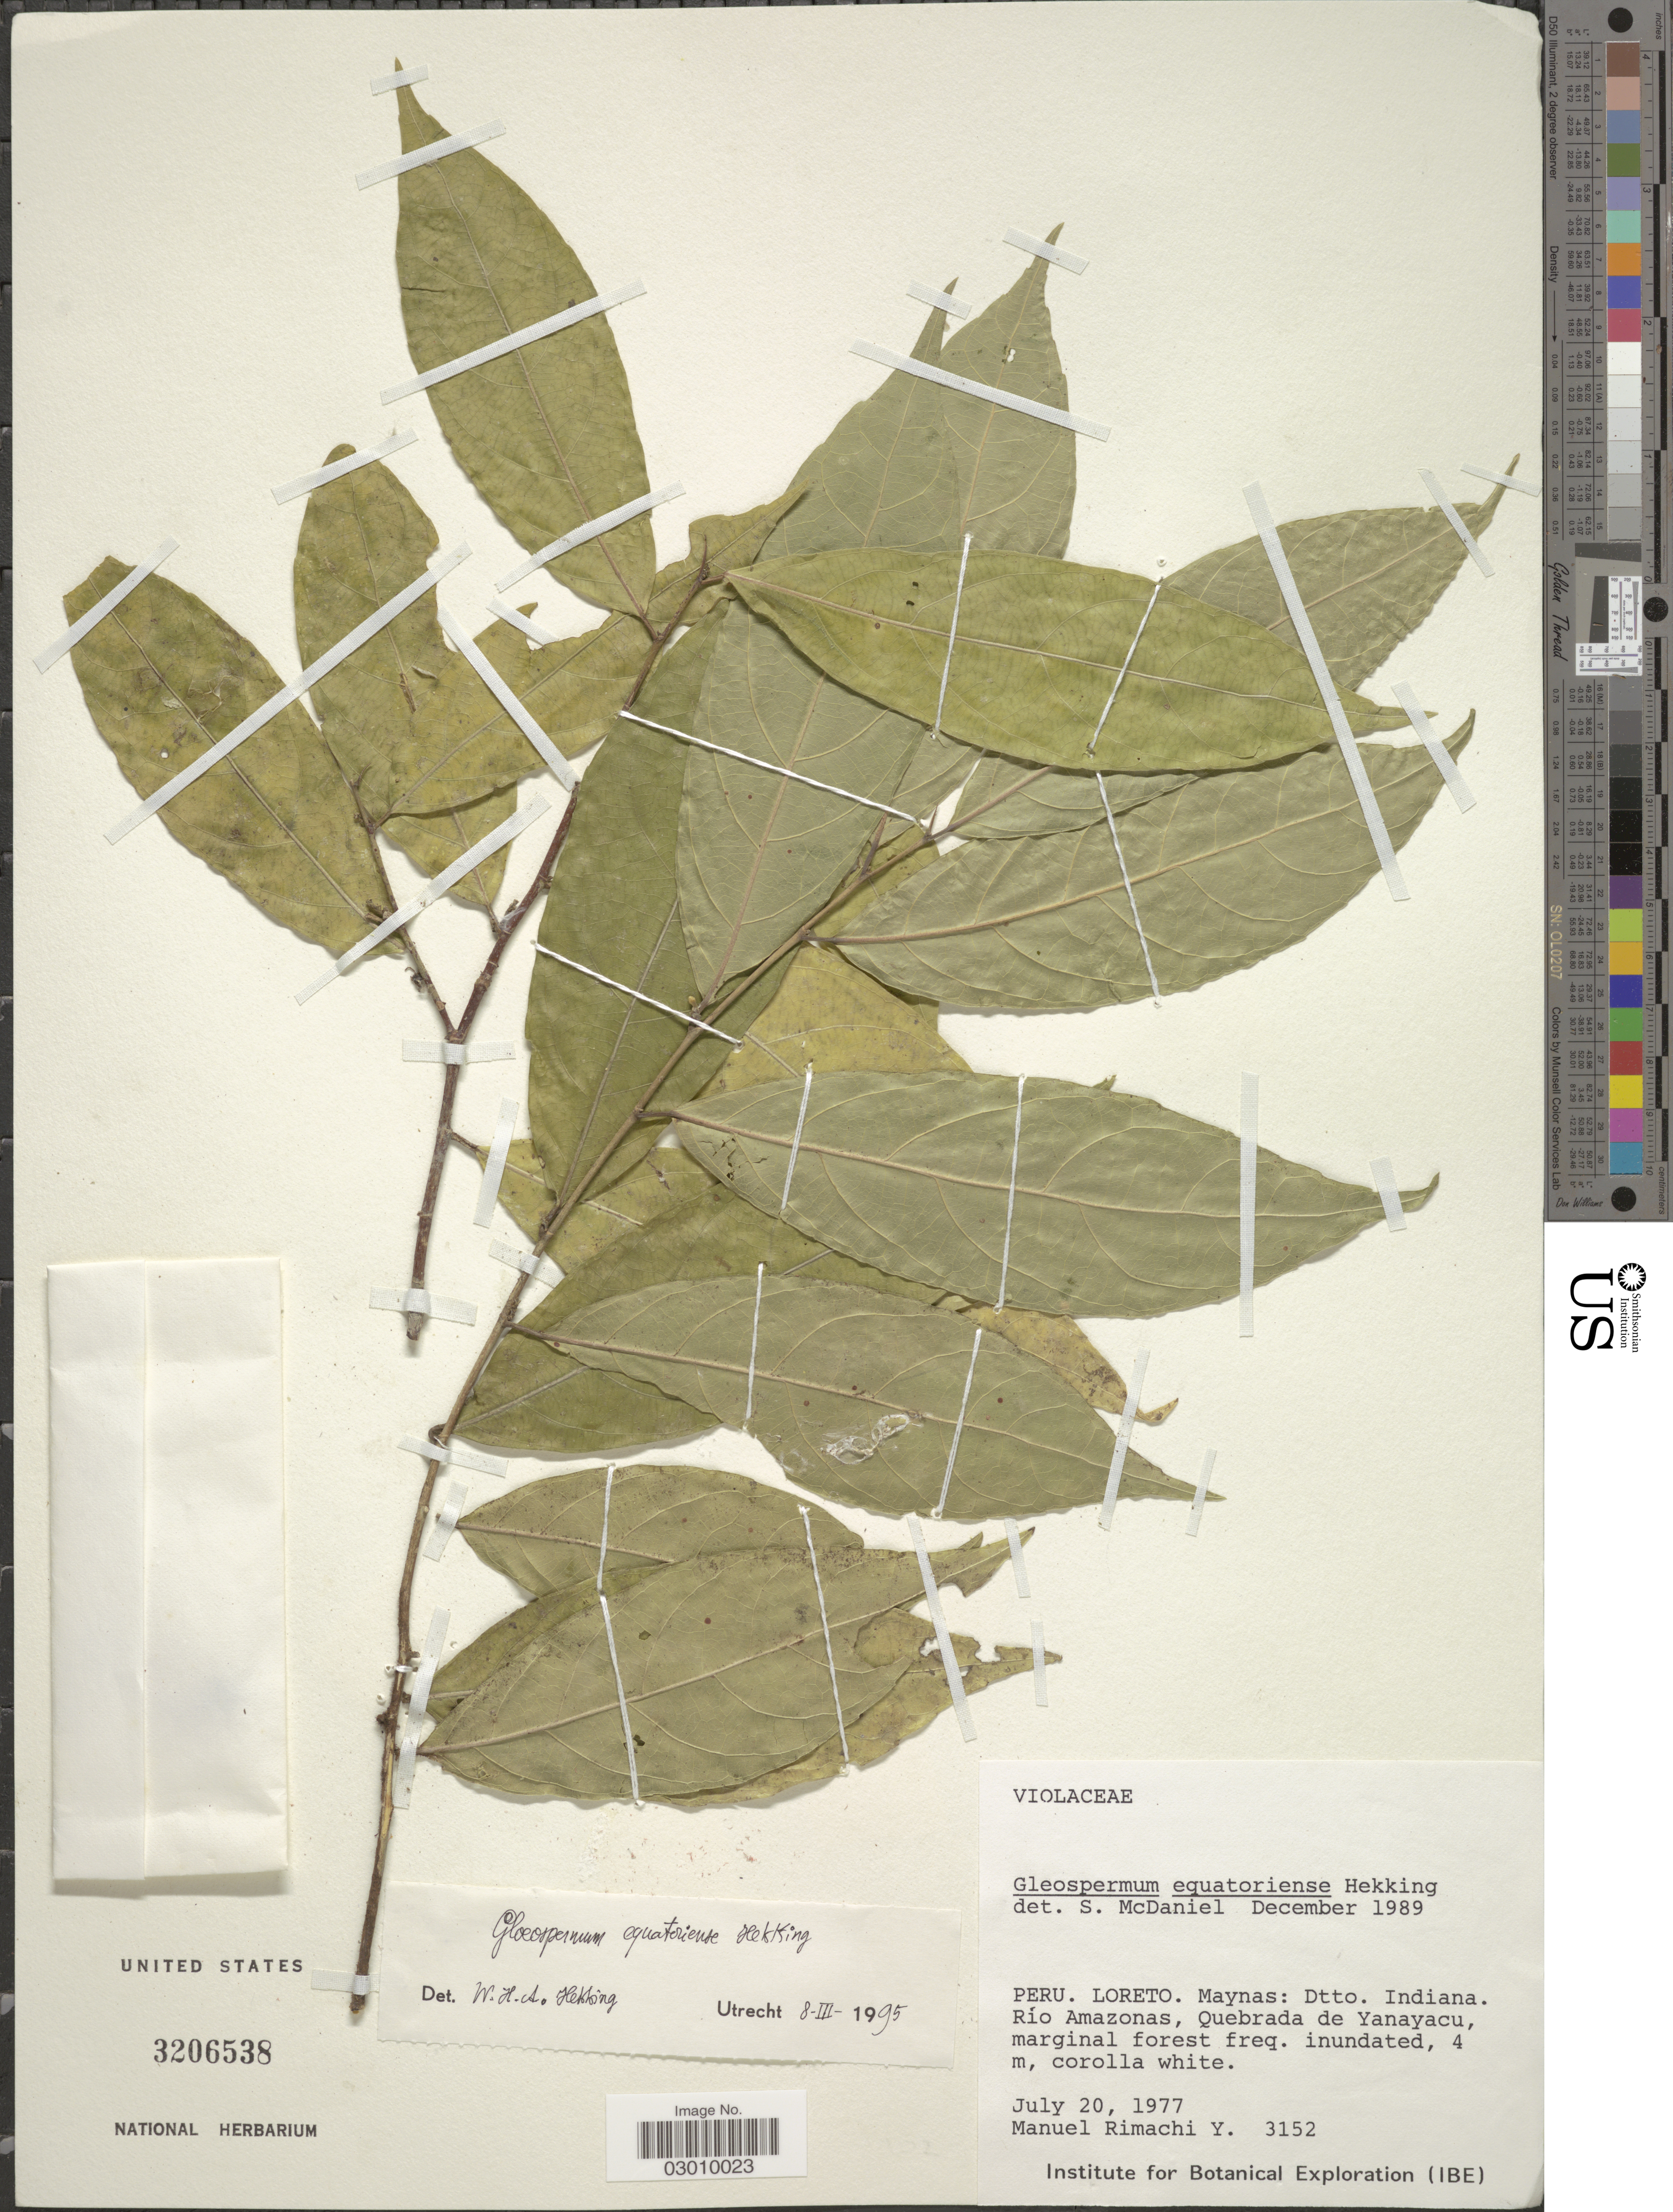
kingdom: Plantae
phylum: Tracheophyta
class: Magnoliopsida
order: Malpighiales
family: Violaceae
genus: Gloeospermum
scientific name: Gloeospermum equatoriense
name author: Hekking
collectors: M. Rimachi Y.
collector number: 3152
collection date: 1977-07-20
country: Peru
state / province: Loreto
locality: Maynas: Dtto. Indiana, Río Amazonas, Quebrada de Yanayacu.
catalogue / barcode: US 3206538